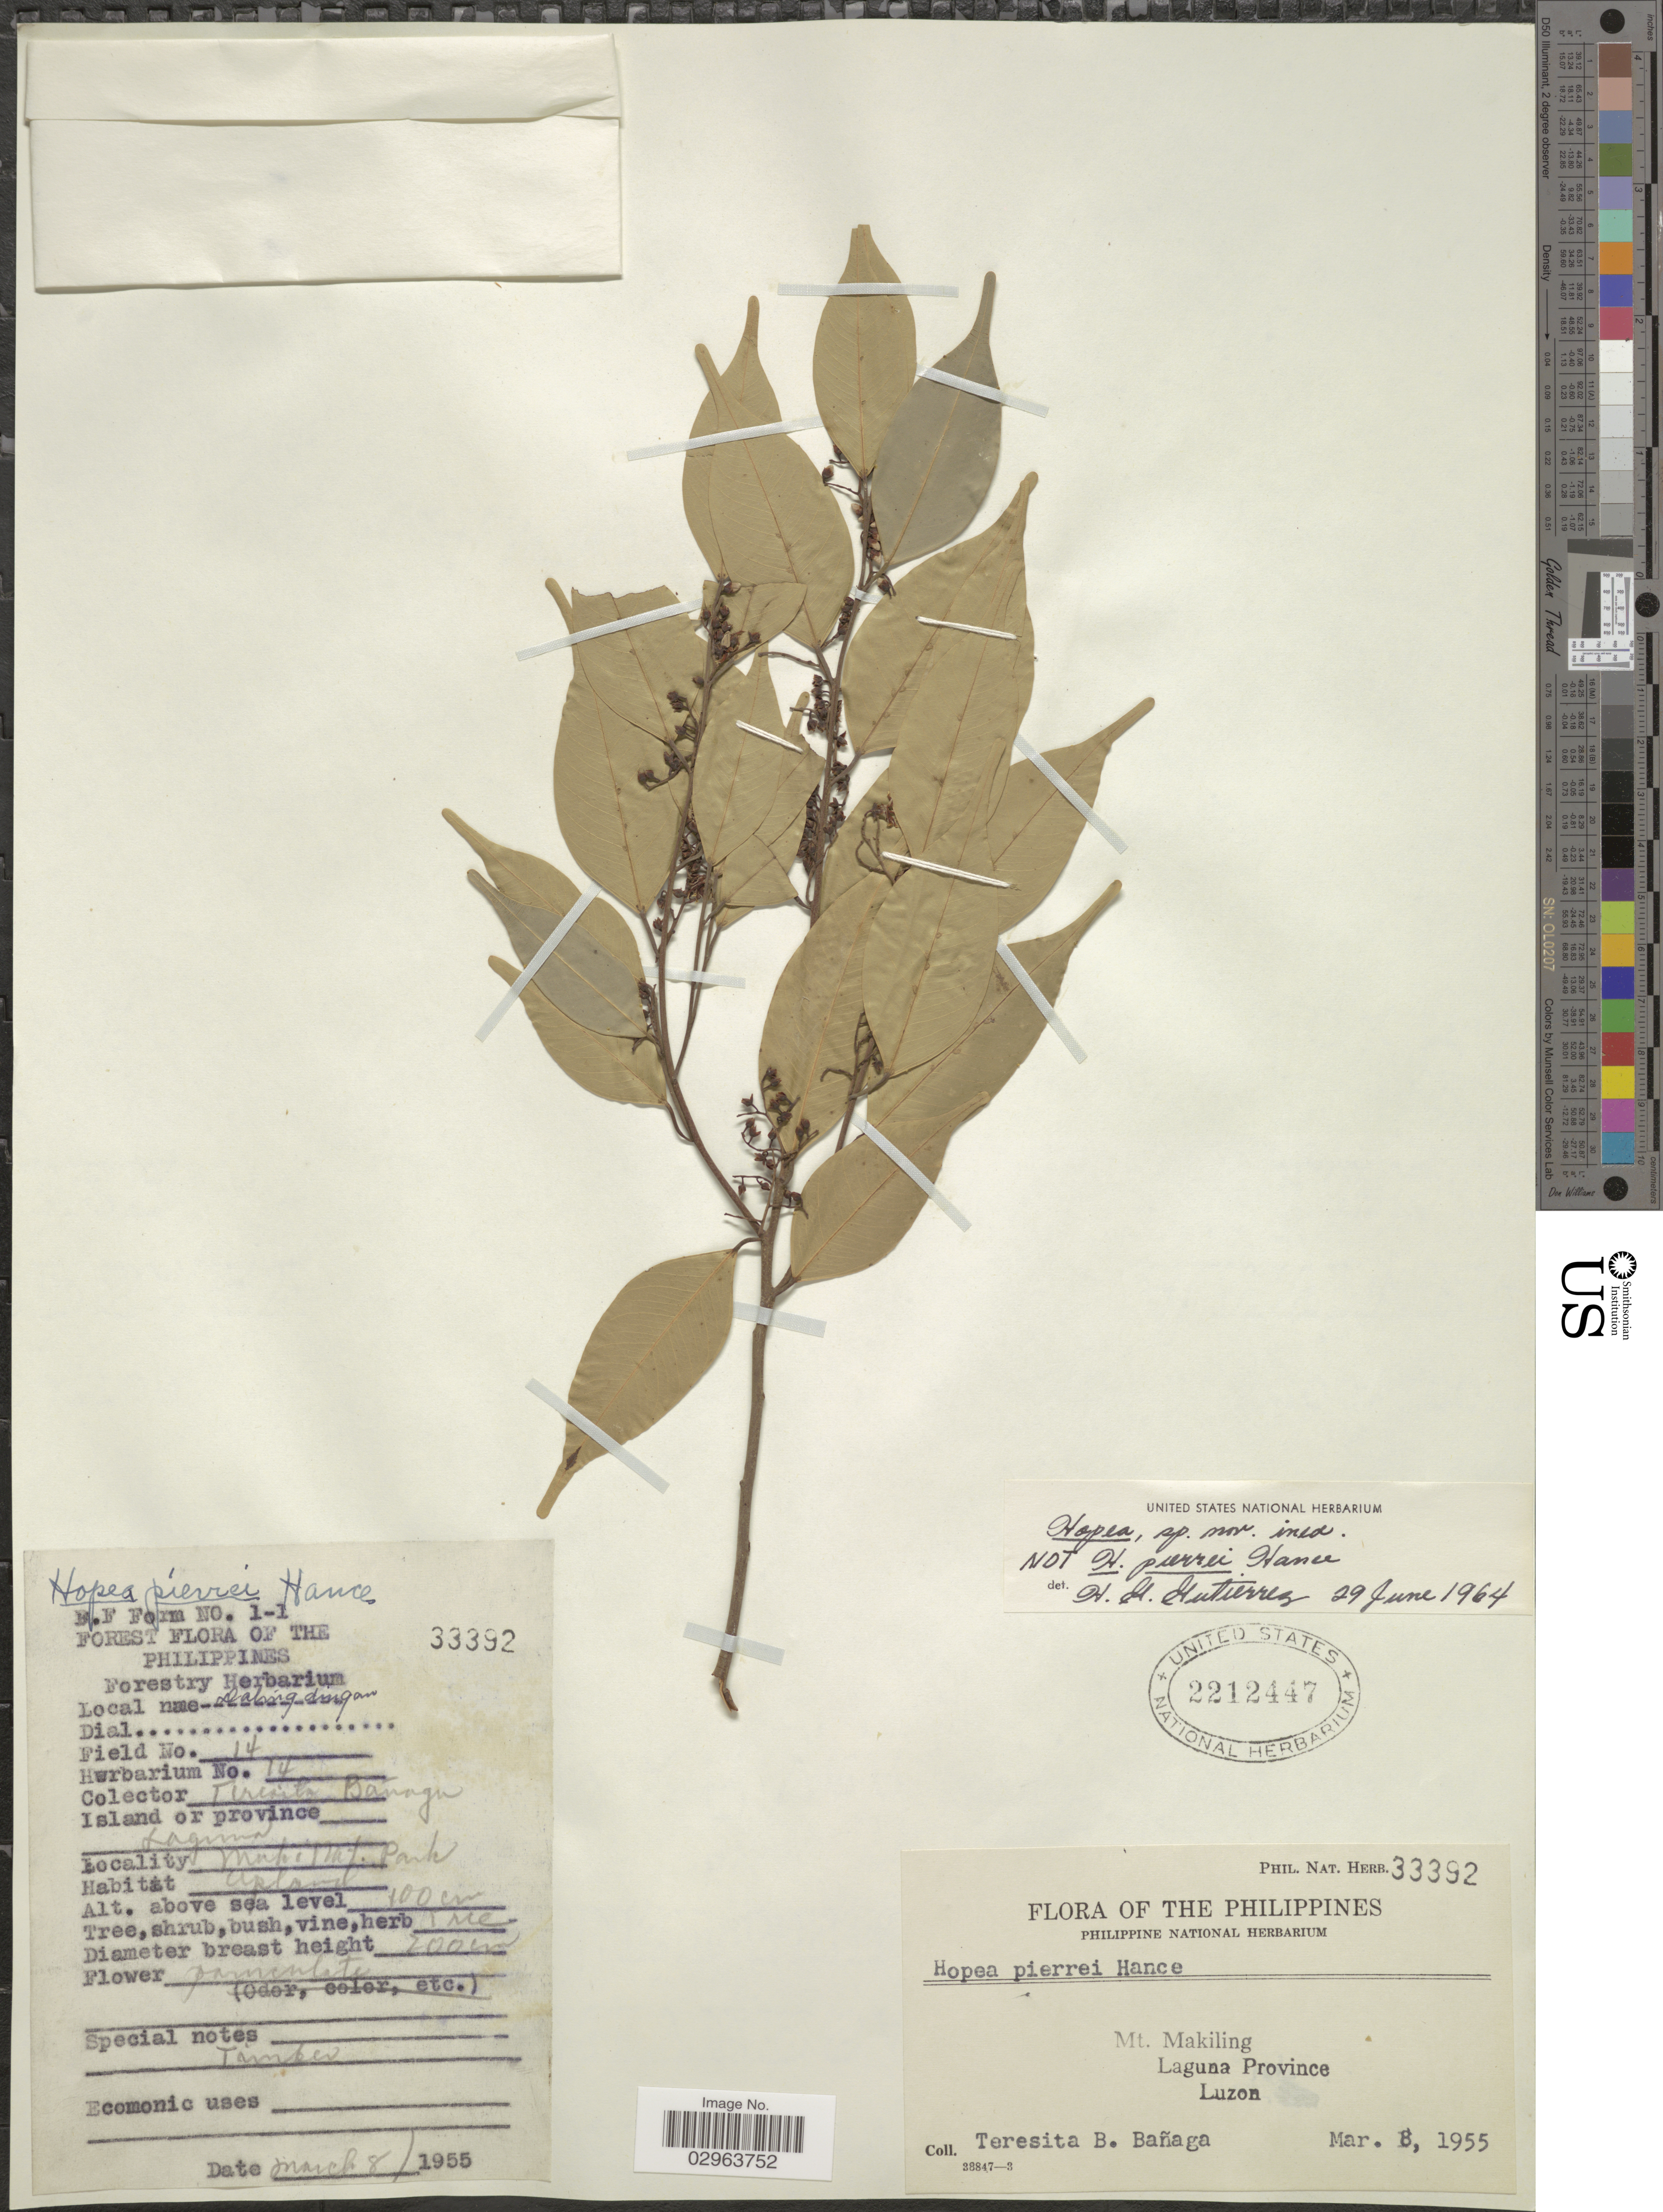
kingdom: Plantae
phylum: Tracheophyta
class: Magnoliopsida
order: Malvales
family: Dipterocarpaceae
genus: Hopea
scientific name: Hopea pierrei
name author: Hance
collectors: T. Banaga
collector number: Phil. Nat. Herb. 33392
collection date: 1955-03-08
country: Philippines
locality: Mt. Makiling Laguna Province Luzon.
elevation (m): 100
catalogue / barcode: US 2212447